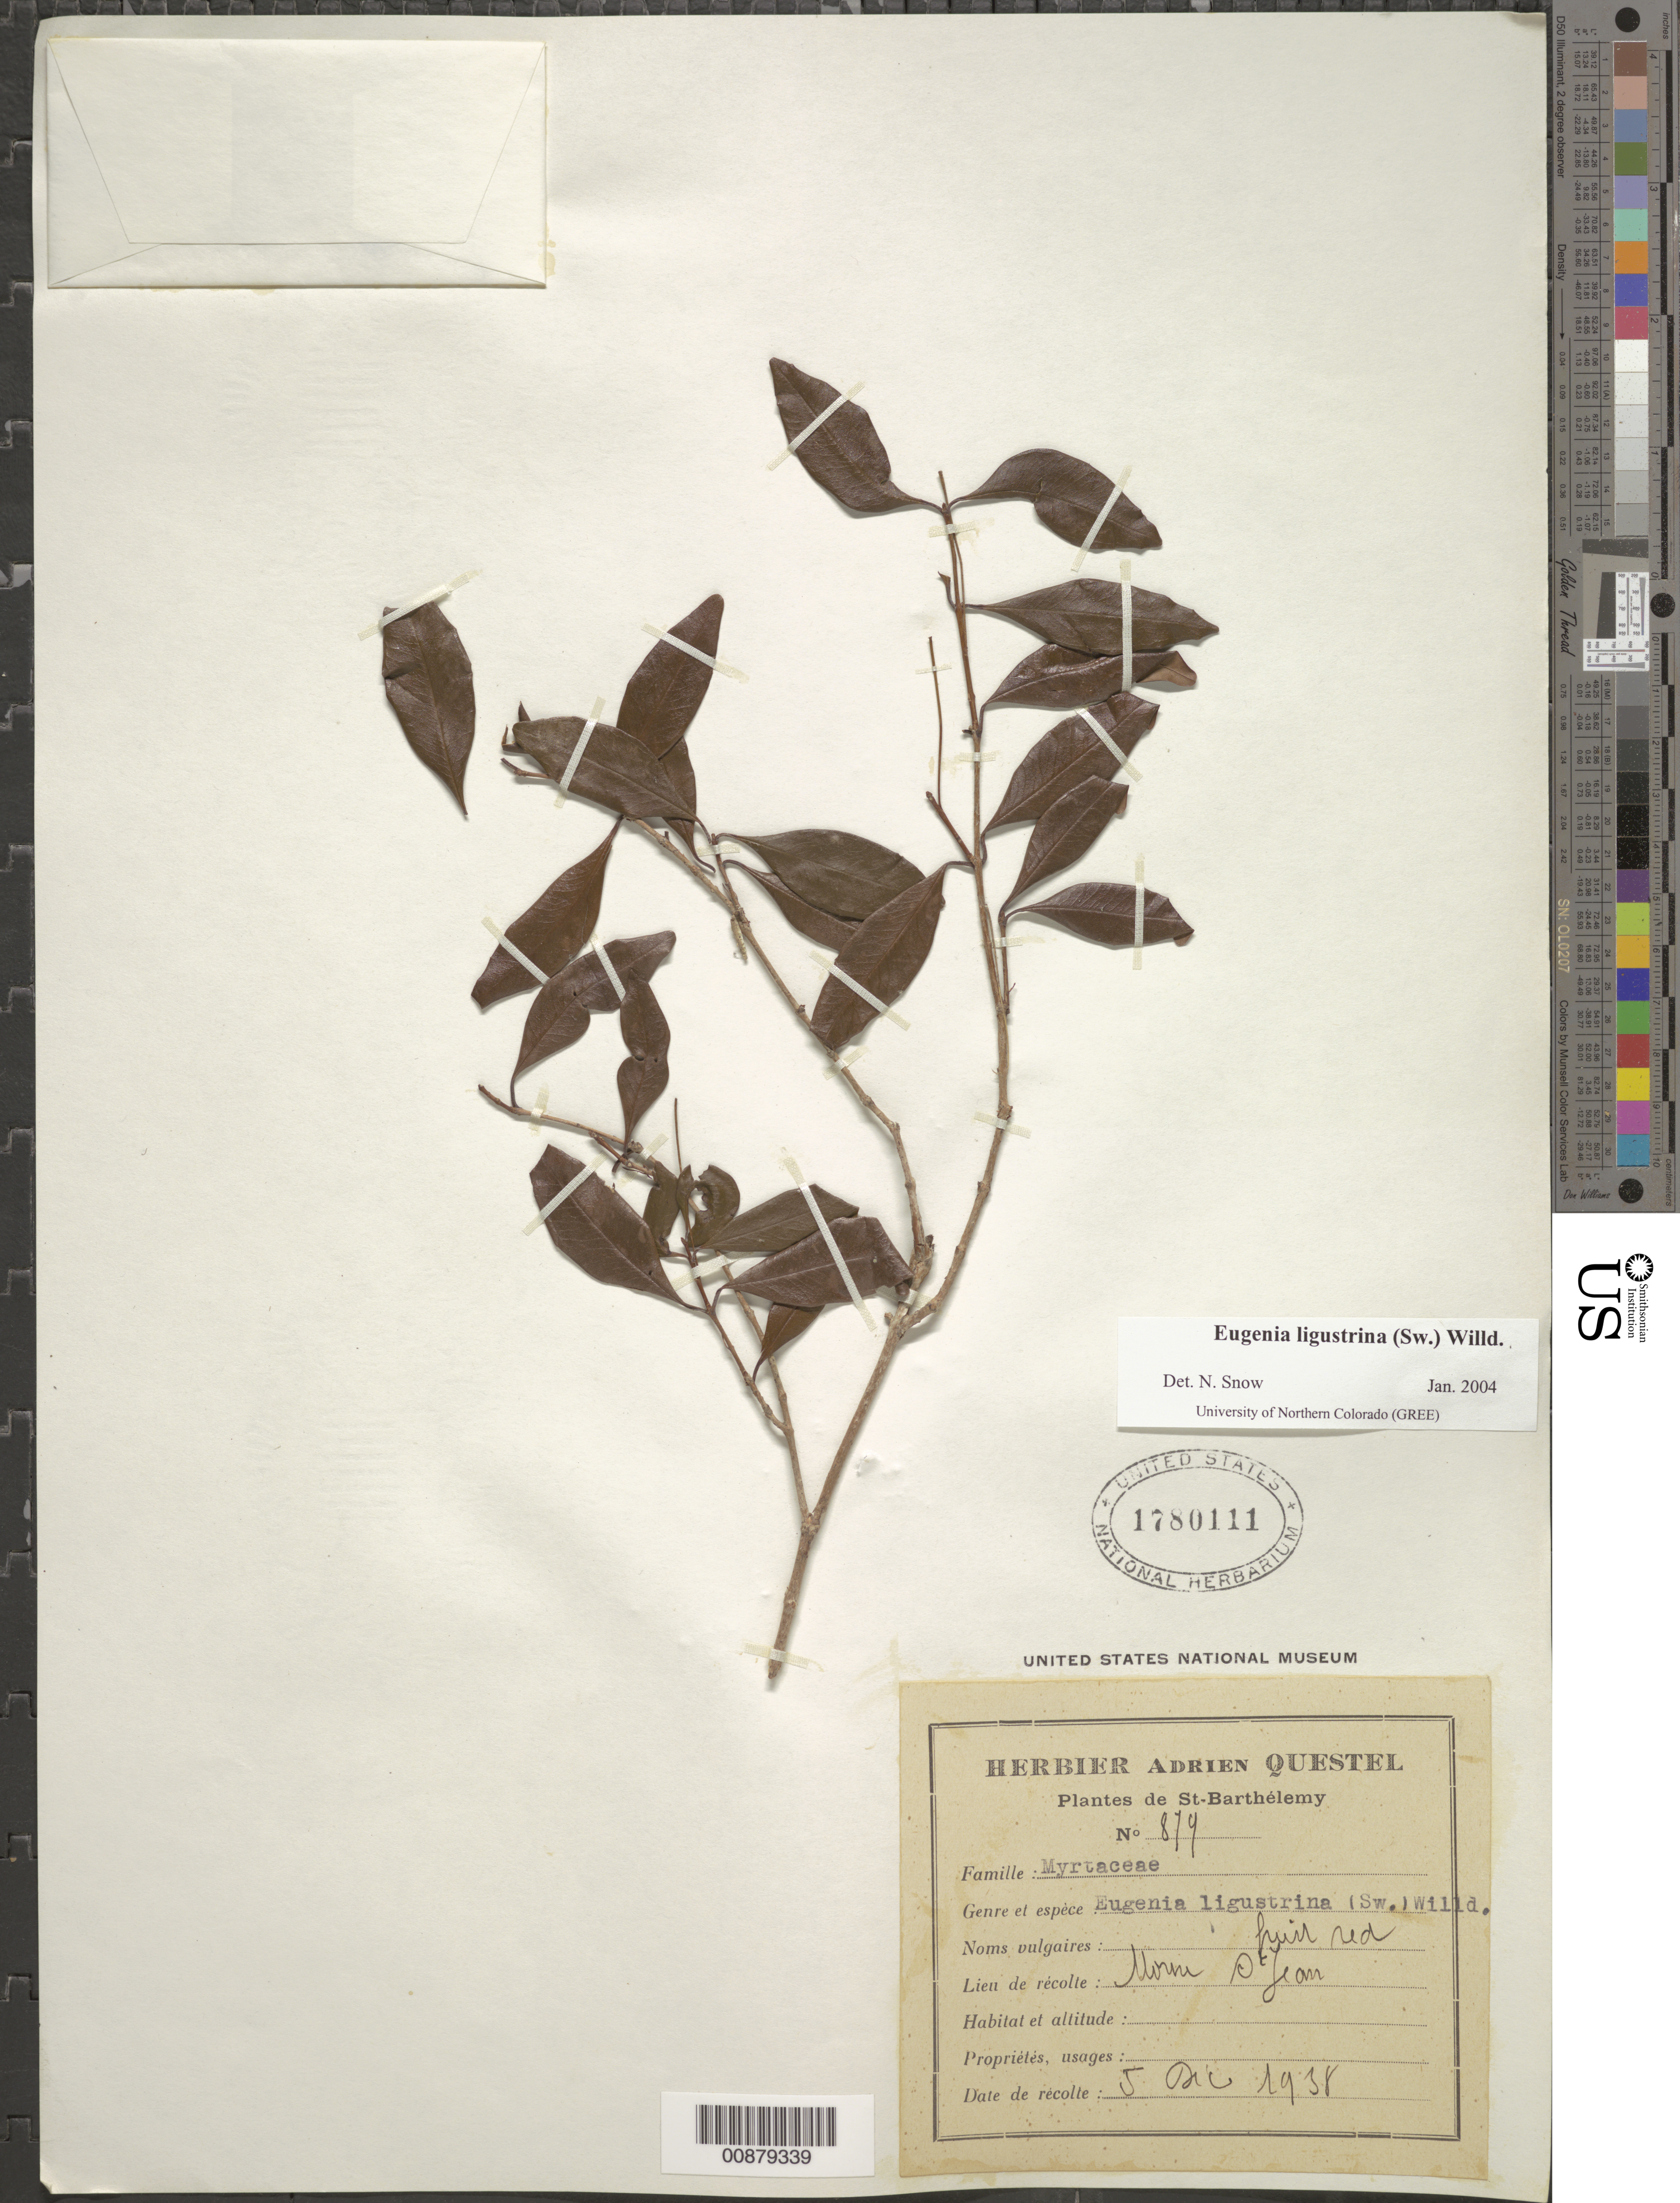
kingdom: Plantae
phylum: Tracheophyta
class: Magnoliopsida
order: Myrtales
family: Myrtaceae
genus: Eugenia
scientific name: Eugenia ligustrina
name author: (Sw.) Willd.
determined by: Snow, N. W.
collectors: A. Questel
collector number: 879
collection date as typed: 05 Dec 1938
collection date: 1938-12-05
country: Saint Barthélemy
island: St.-Barthélemy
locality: Morne D'Jean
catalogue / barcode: US 1780111